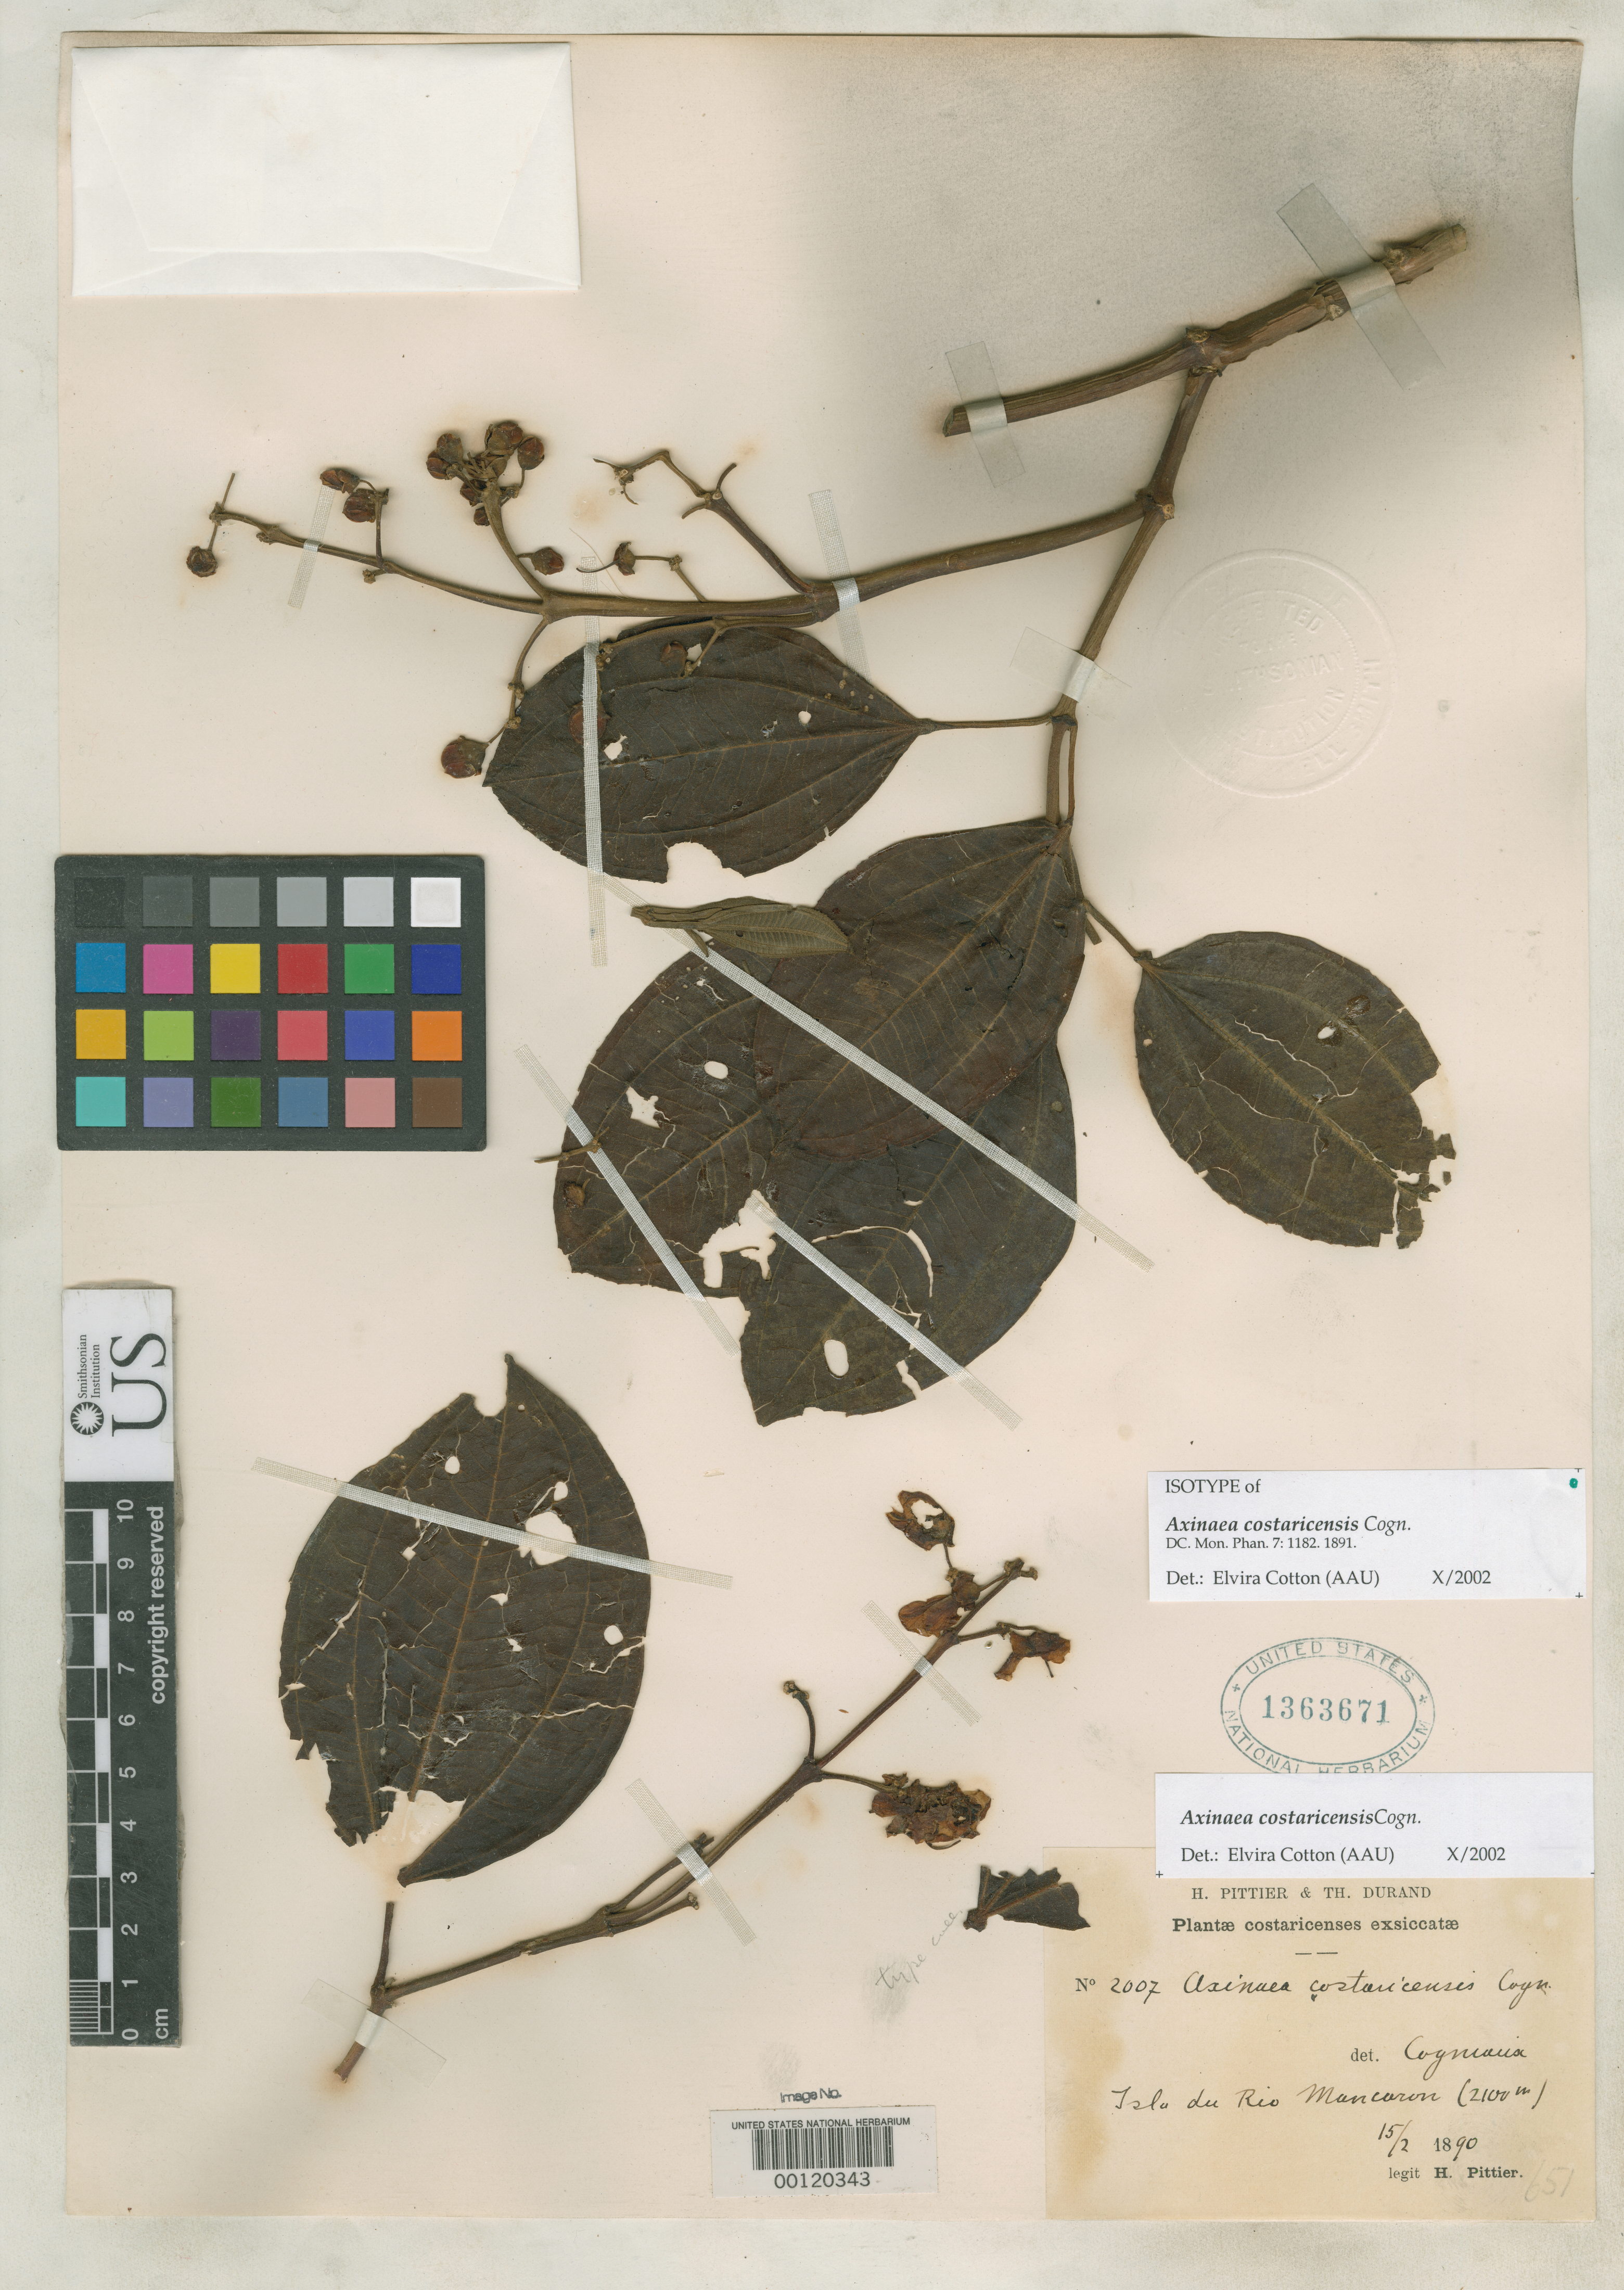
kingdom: Plantae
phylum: Tracheophyta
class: Magnoliopsida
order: Myrtales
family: Melastomataceae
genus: Axinaea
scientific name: Axinaea costaricensis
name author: Cogn. in A. DC.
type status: Possible Type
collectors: H. F. Pittier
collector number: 2007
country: Costa Rica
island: Isla del Ricomancaron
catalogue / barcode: US 1363671